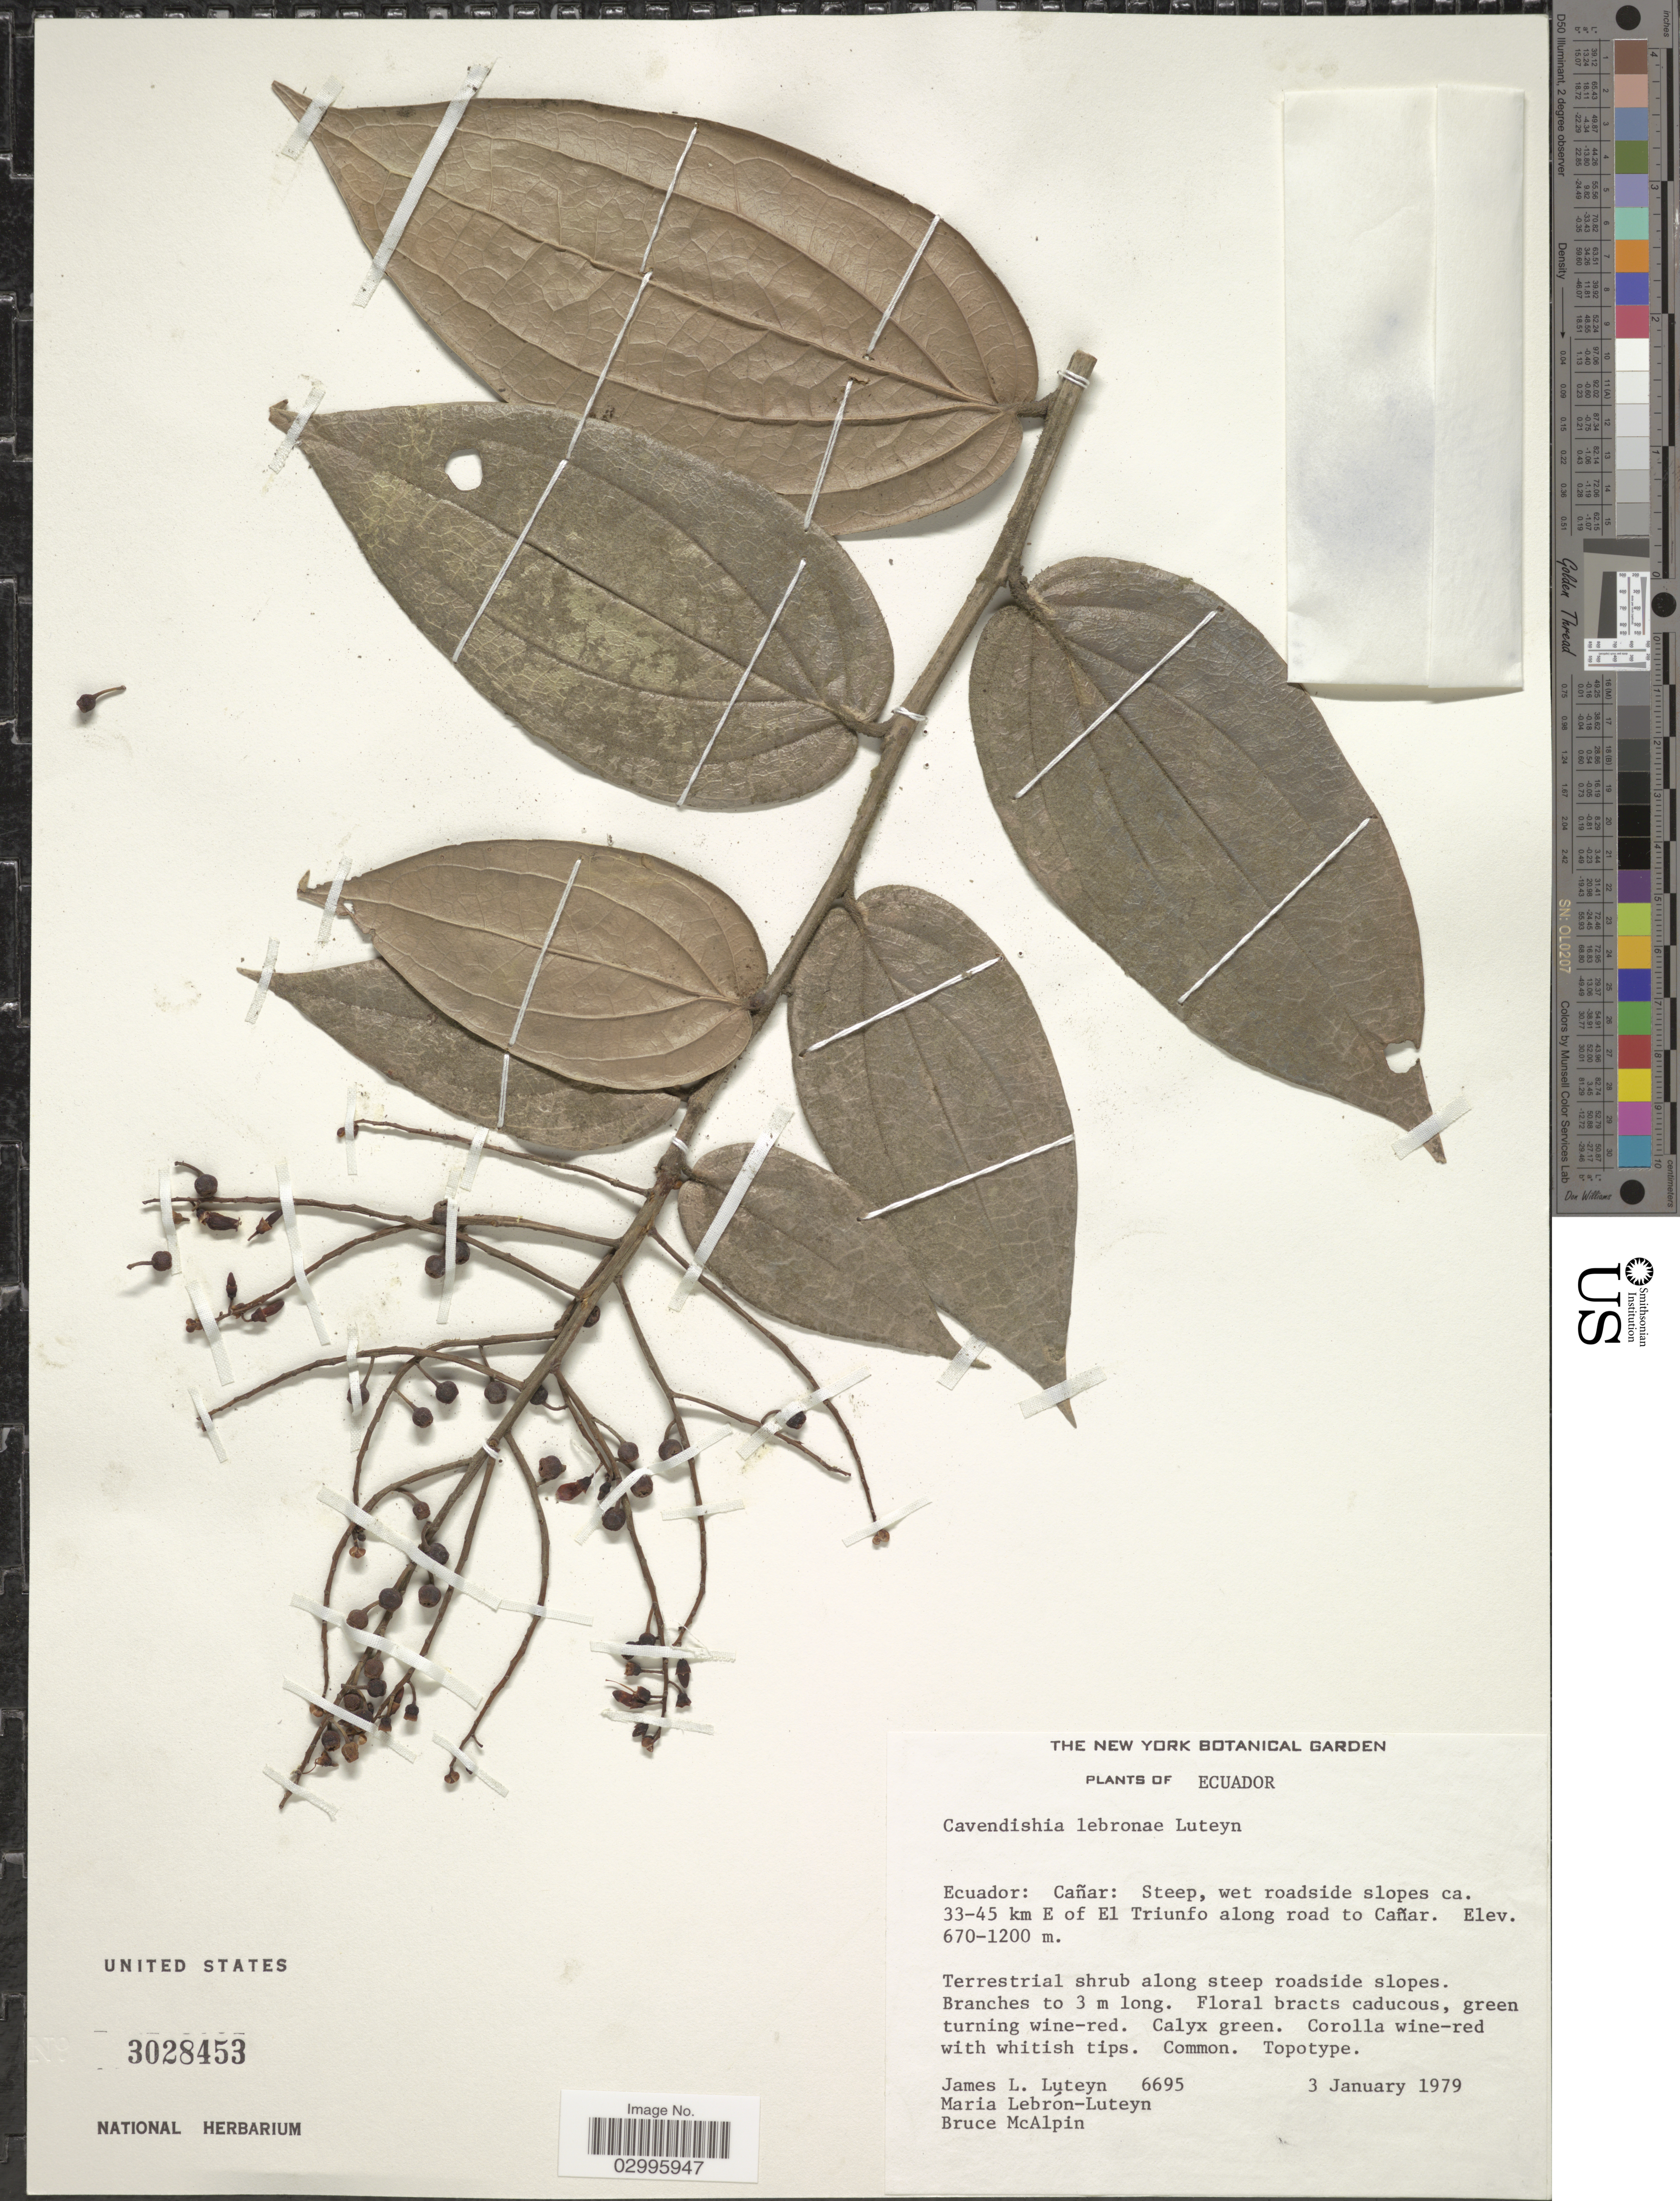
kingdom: Plantae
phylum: Tracheophyta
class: Magnoliopsida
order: Ericales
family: Ericaceae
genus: Cavendishia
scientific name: Cavendishia lebroniae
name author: Luteyn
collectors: J. Luteyn, M. L. Lebrón-Luteyn & B. McAlpin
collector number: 6695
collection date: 1979-01-03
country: Ecuador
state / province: Cañar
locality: Steep, wet roadside slopes ca. 33-45 km E of El Triunfo along road to Cañar.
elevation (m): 670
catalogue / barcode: US 3028453